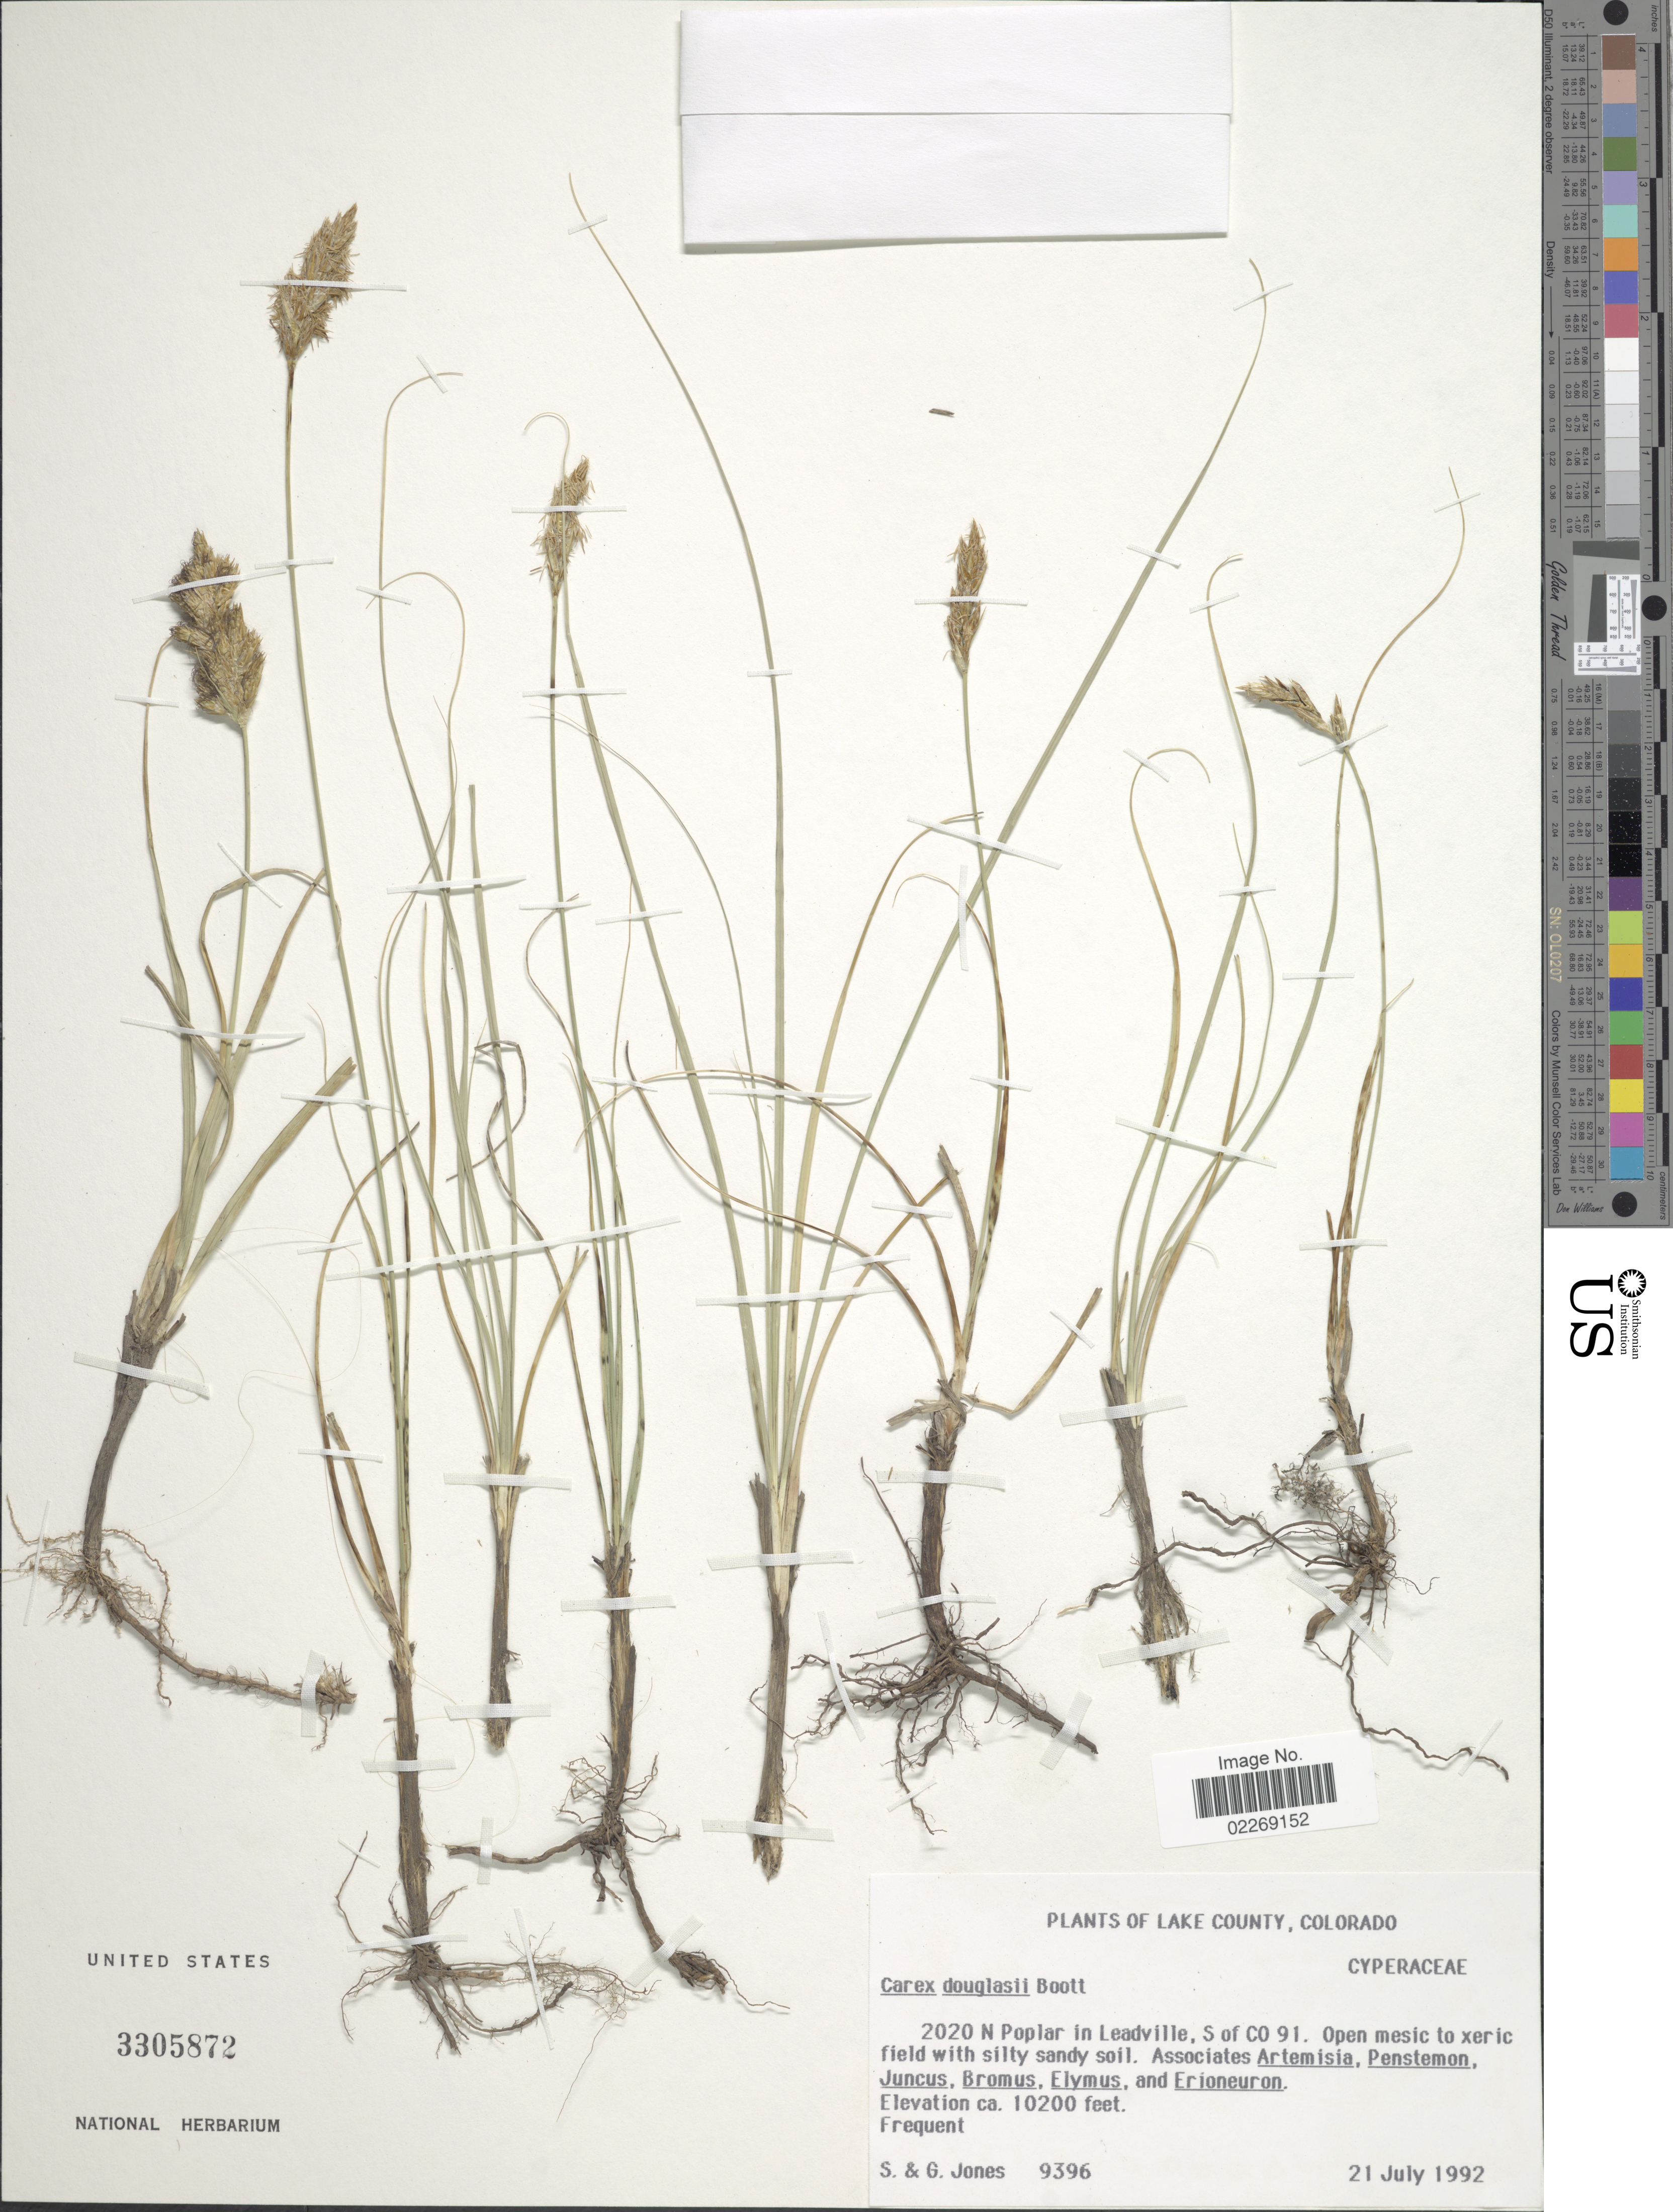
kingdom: Plantae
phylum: Tracheophyta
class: Liliopsida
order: Poales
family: Cyperaceae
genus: Carex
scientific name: Carex douglasii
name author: Boott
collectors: S. Jones & G. Jones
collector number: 9396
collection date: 1992-07-21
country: United States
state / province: Colorado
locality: Lake County. 2020 N Popular in Leadville, S of CO 91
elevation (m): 3109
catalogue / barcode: US 3305872